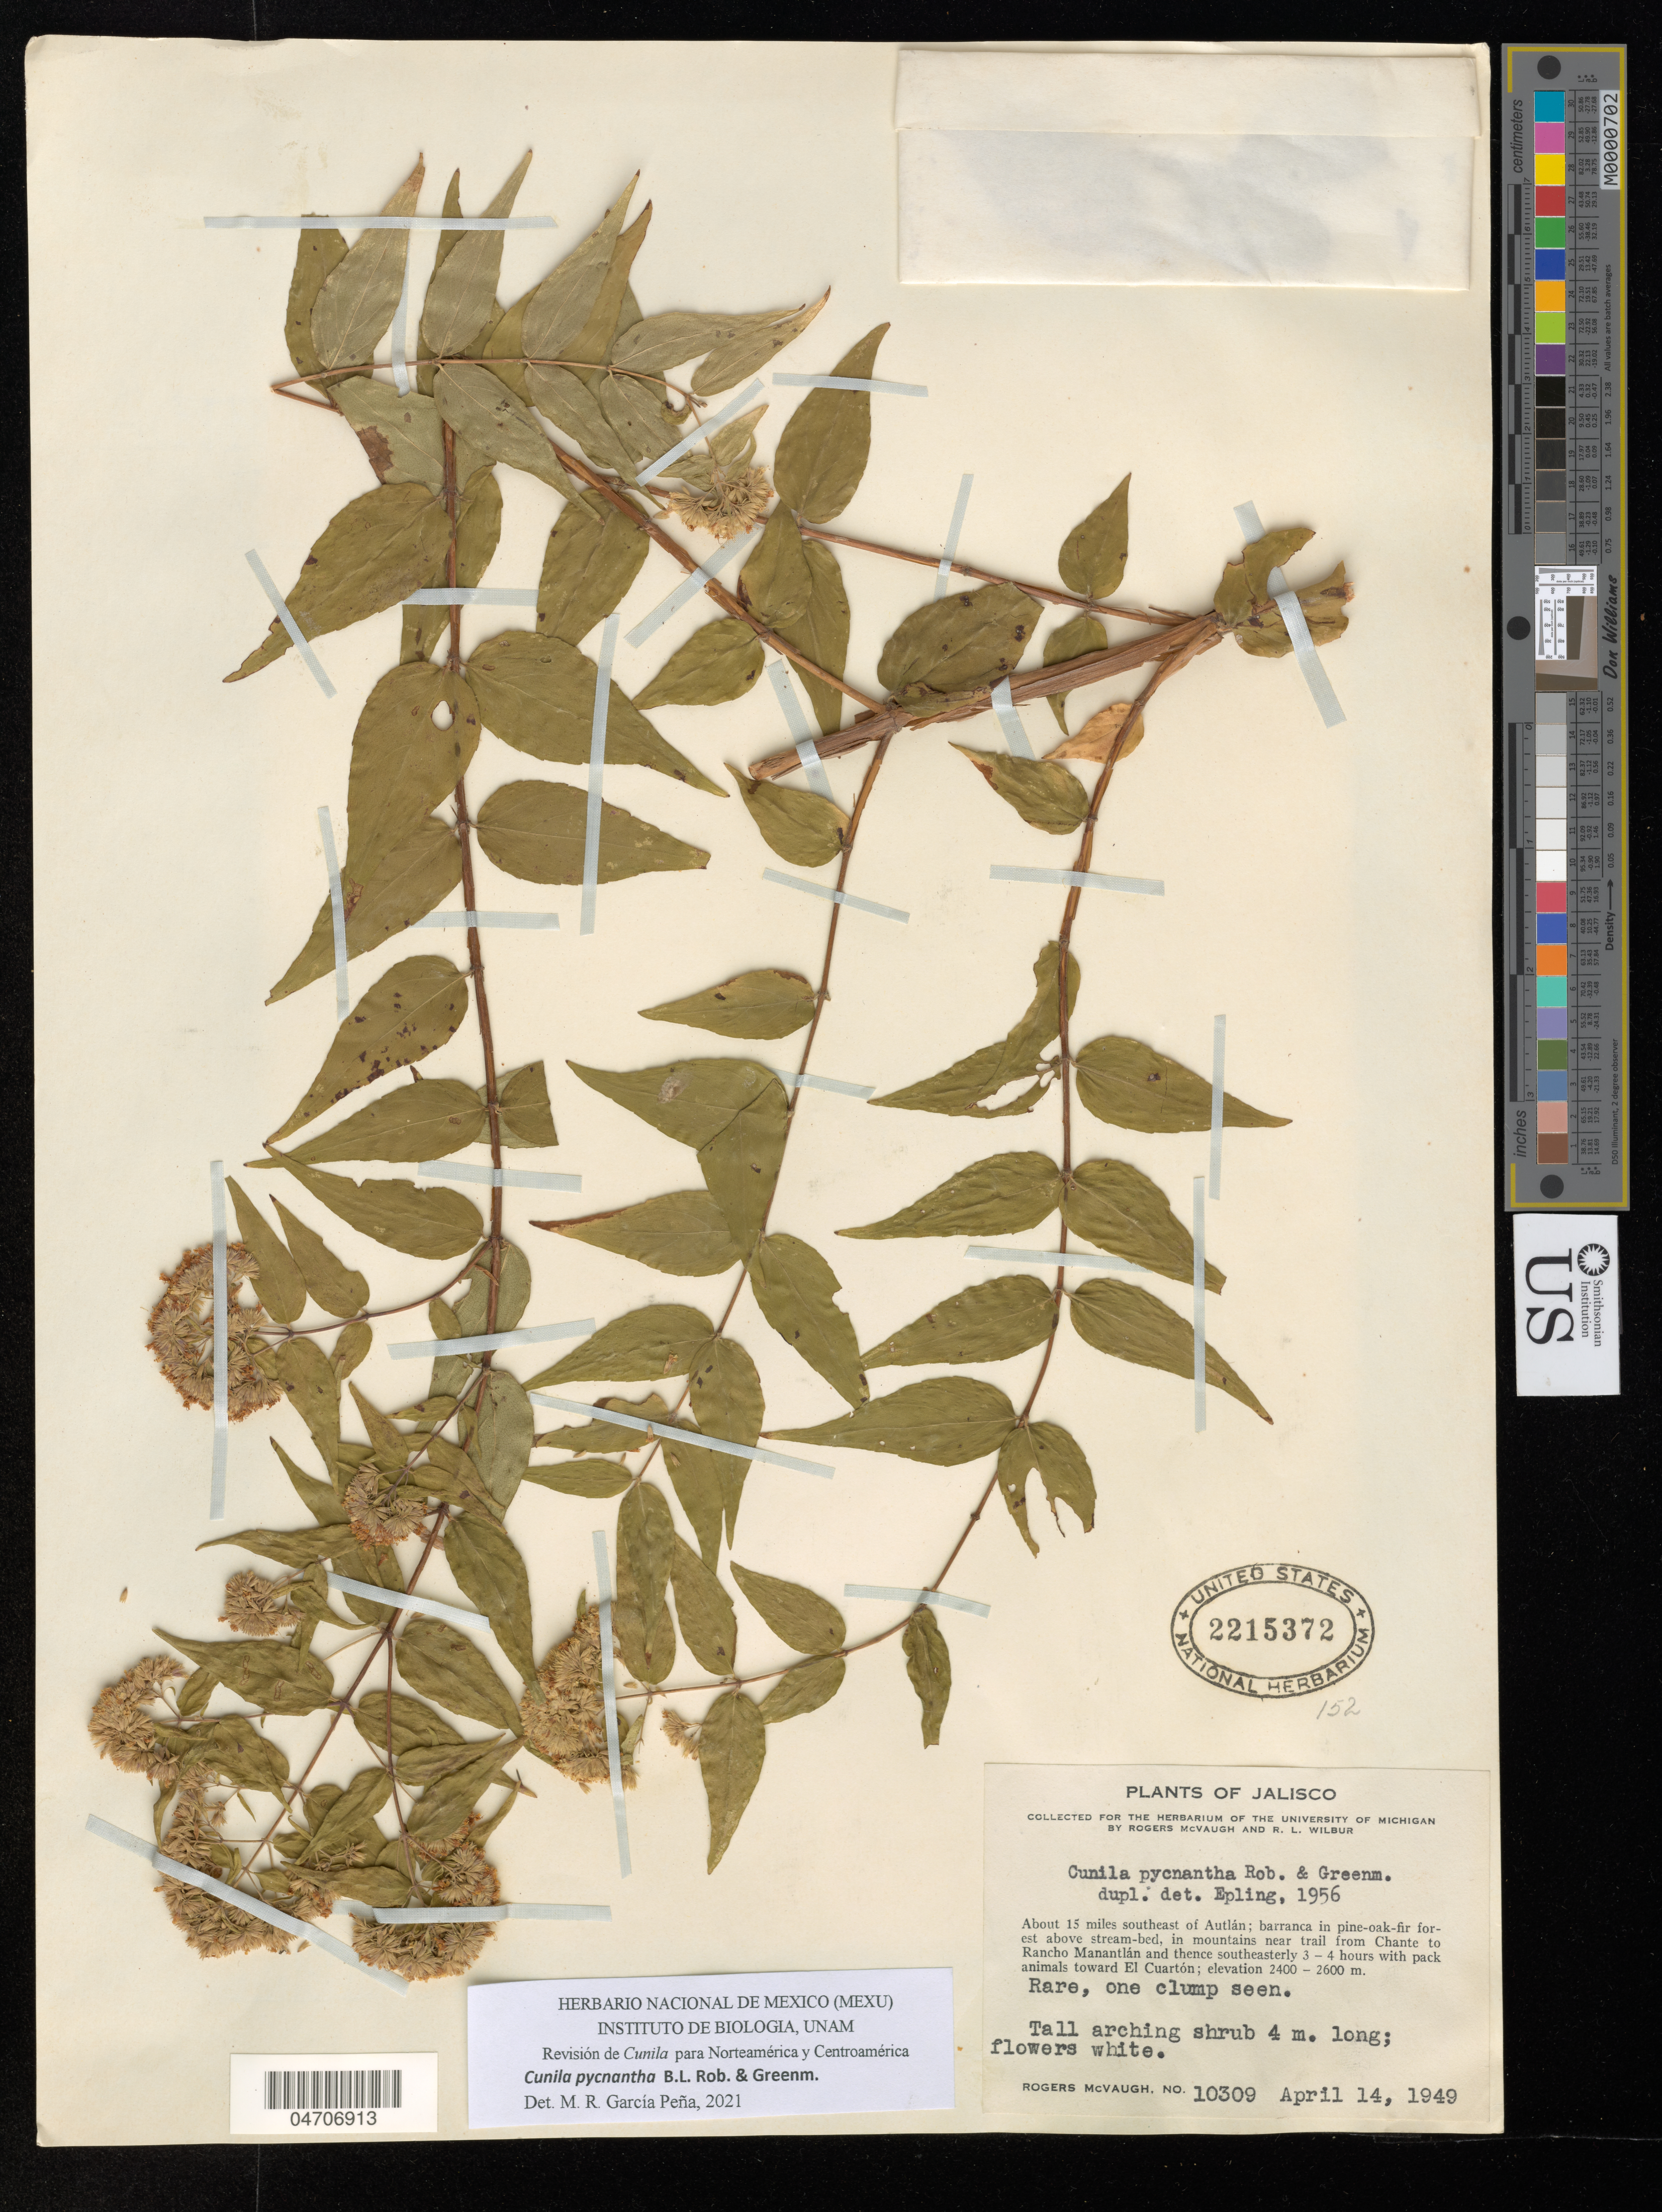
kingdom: Plantae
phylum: Tracheophyta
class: Magnoliopsida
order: Lamiales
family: Lamiaceae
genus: Cunila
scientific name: Cunila pycnantha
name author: B.L. Rob. & Greenm.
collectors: R. McVaugh & R. L. Wilbur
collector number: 10309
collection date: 1949-04-14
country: Mexico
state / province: Jalisco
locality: About 15 miles southeast of Autlán; barranca in pine-oak-fir forest above stream-bed, in mountains near trail from Chante to Rancho Manantlán and thence southeasterly 3 - 4 hours with pack animals toward El Cuartón.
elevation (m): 2400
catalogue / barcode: US 2215372